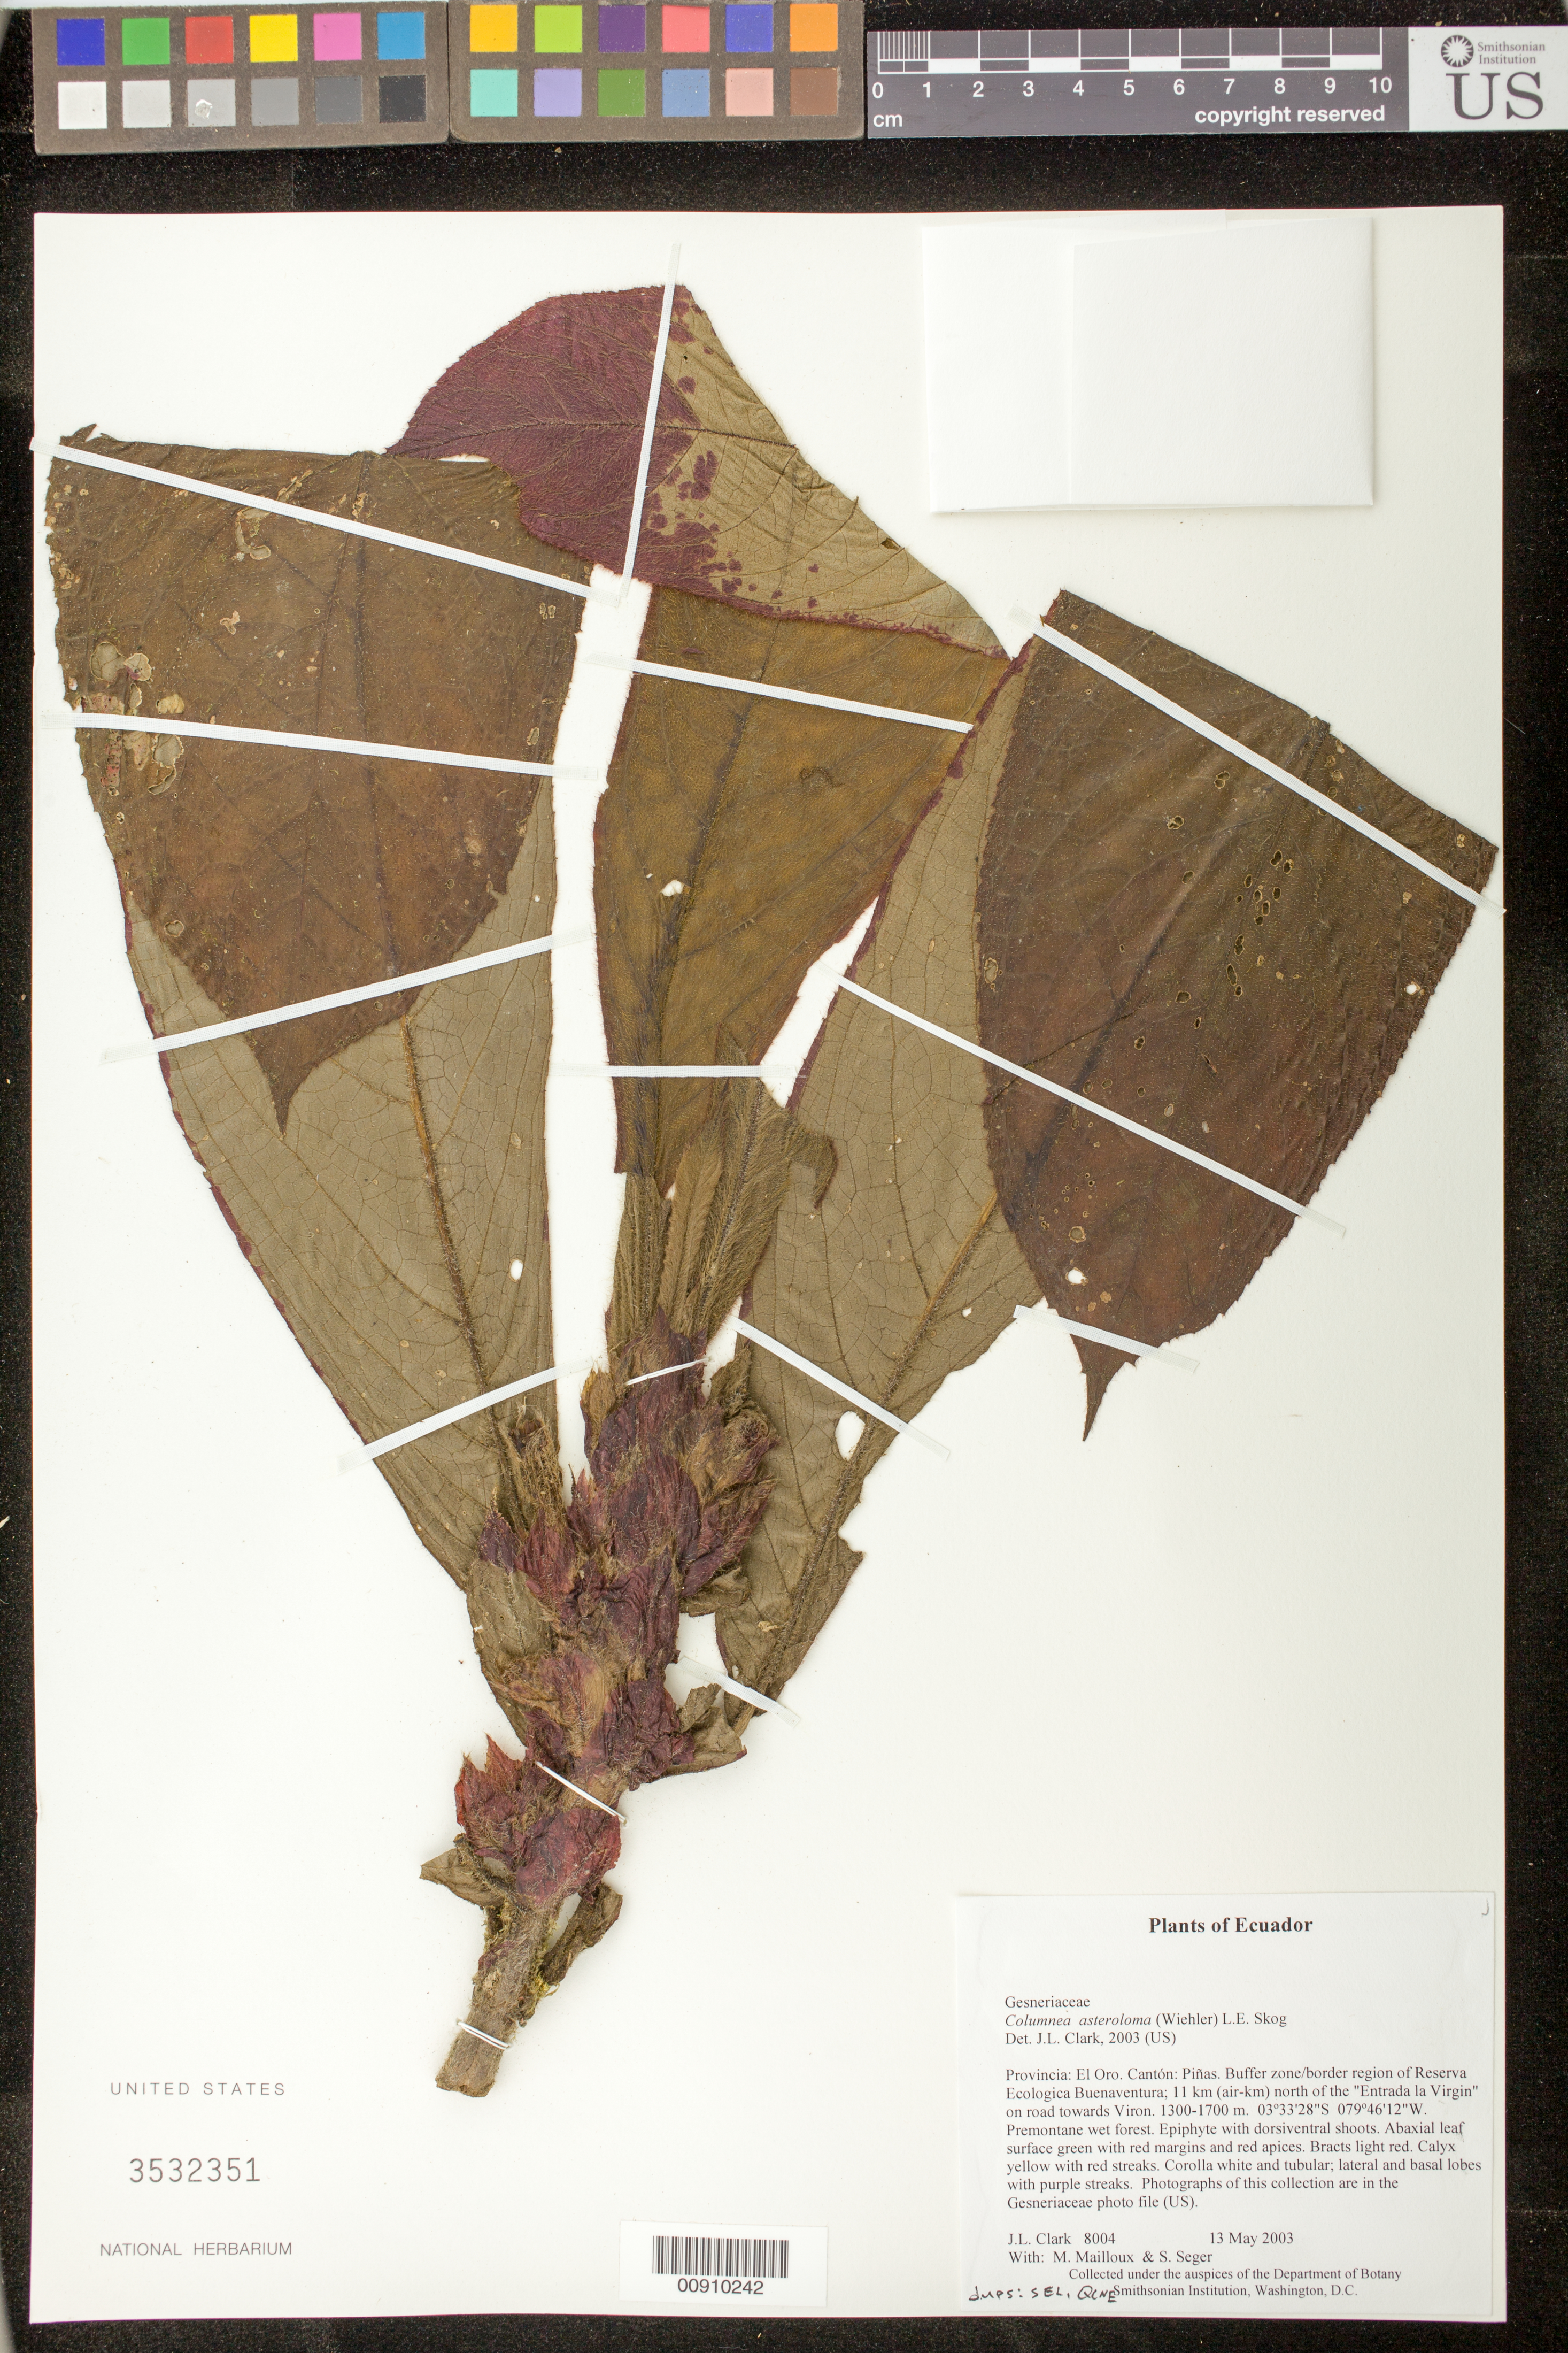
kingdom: Plantae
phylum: Tracheophyta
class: Magnoliopsida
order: Lamiales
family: Gesneriaceae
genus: Columnea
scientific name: Columnea asteroloma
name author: (Wiehler) L.E. Skog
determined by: Clark, J. L., (SEL), The Marie Selby Botanical Garden (UNITED STATES)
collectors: J. L. Clark, M. Mailloux & S. Seger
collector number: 8004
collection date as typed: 13 May 2003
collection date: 2003-05-13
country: Ecuador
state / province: El Oro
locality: Piñas. Buffer zone/border region of Reserva Ecologica Buenaventura; 11 km (air-km) north of the "Entrada la Virgin" on road towards Viron.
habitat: Premontane wet forest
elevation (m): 1300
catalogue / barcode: US 3532351